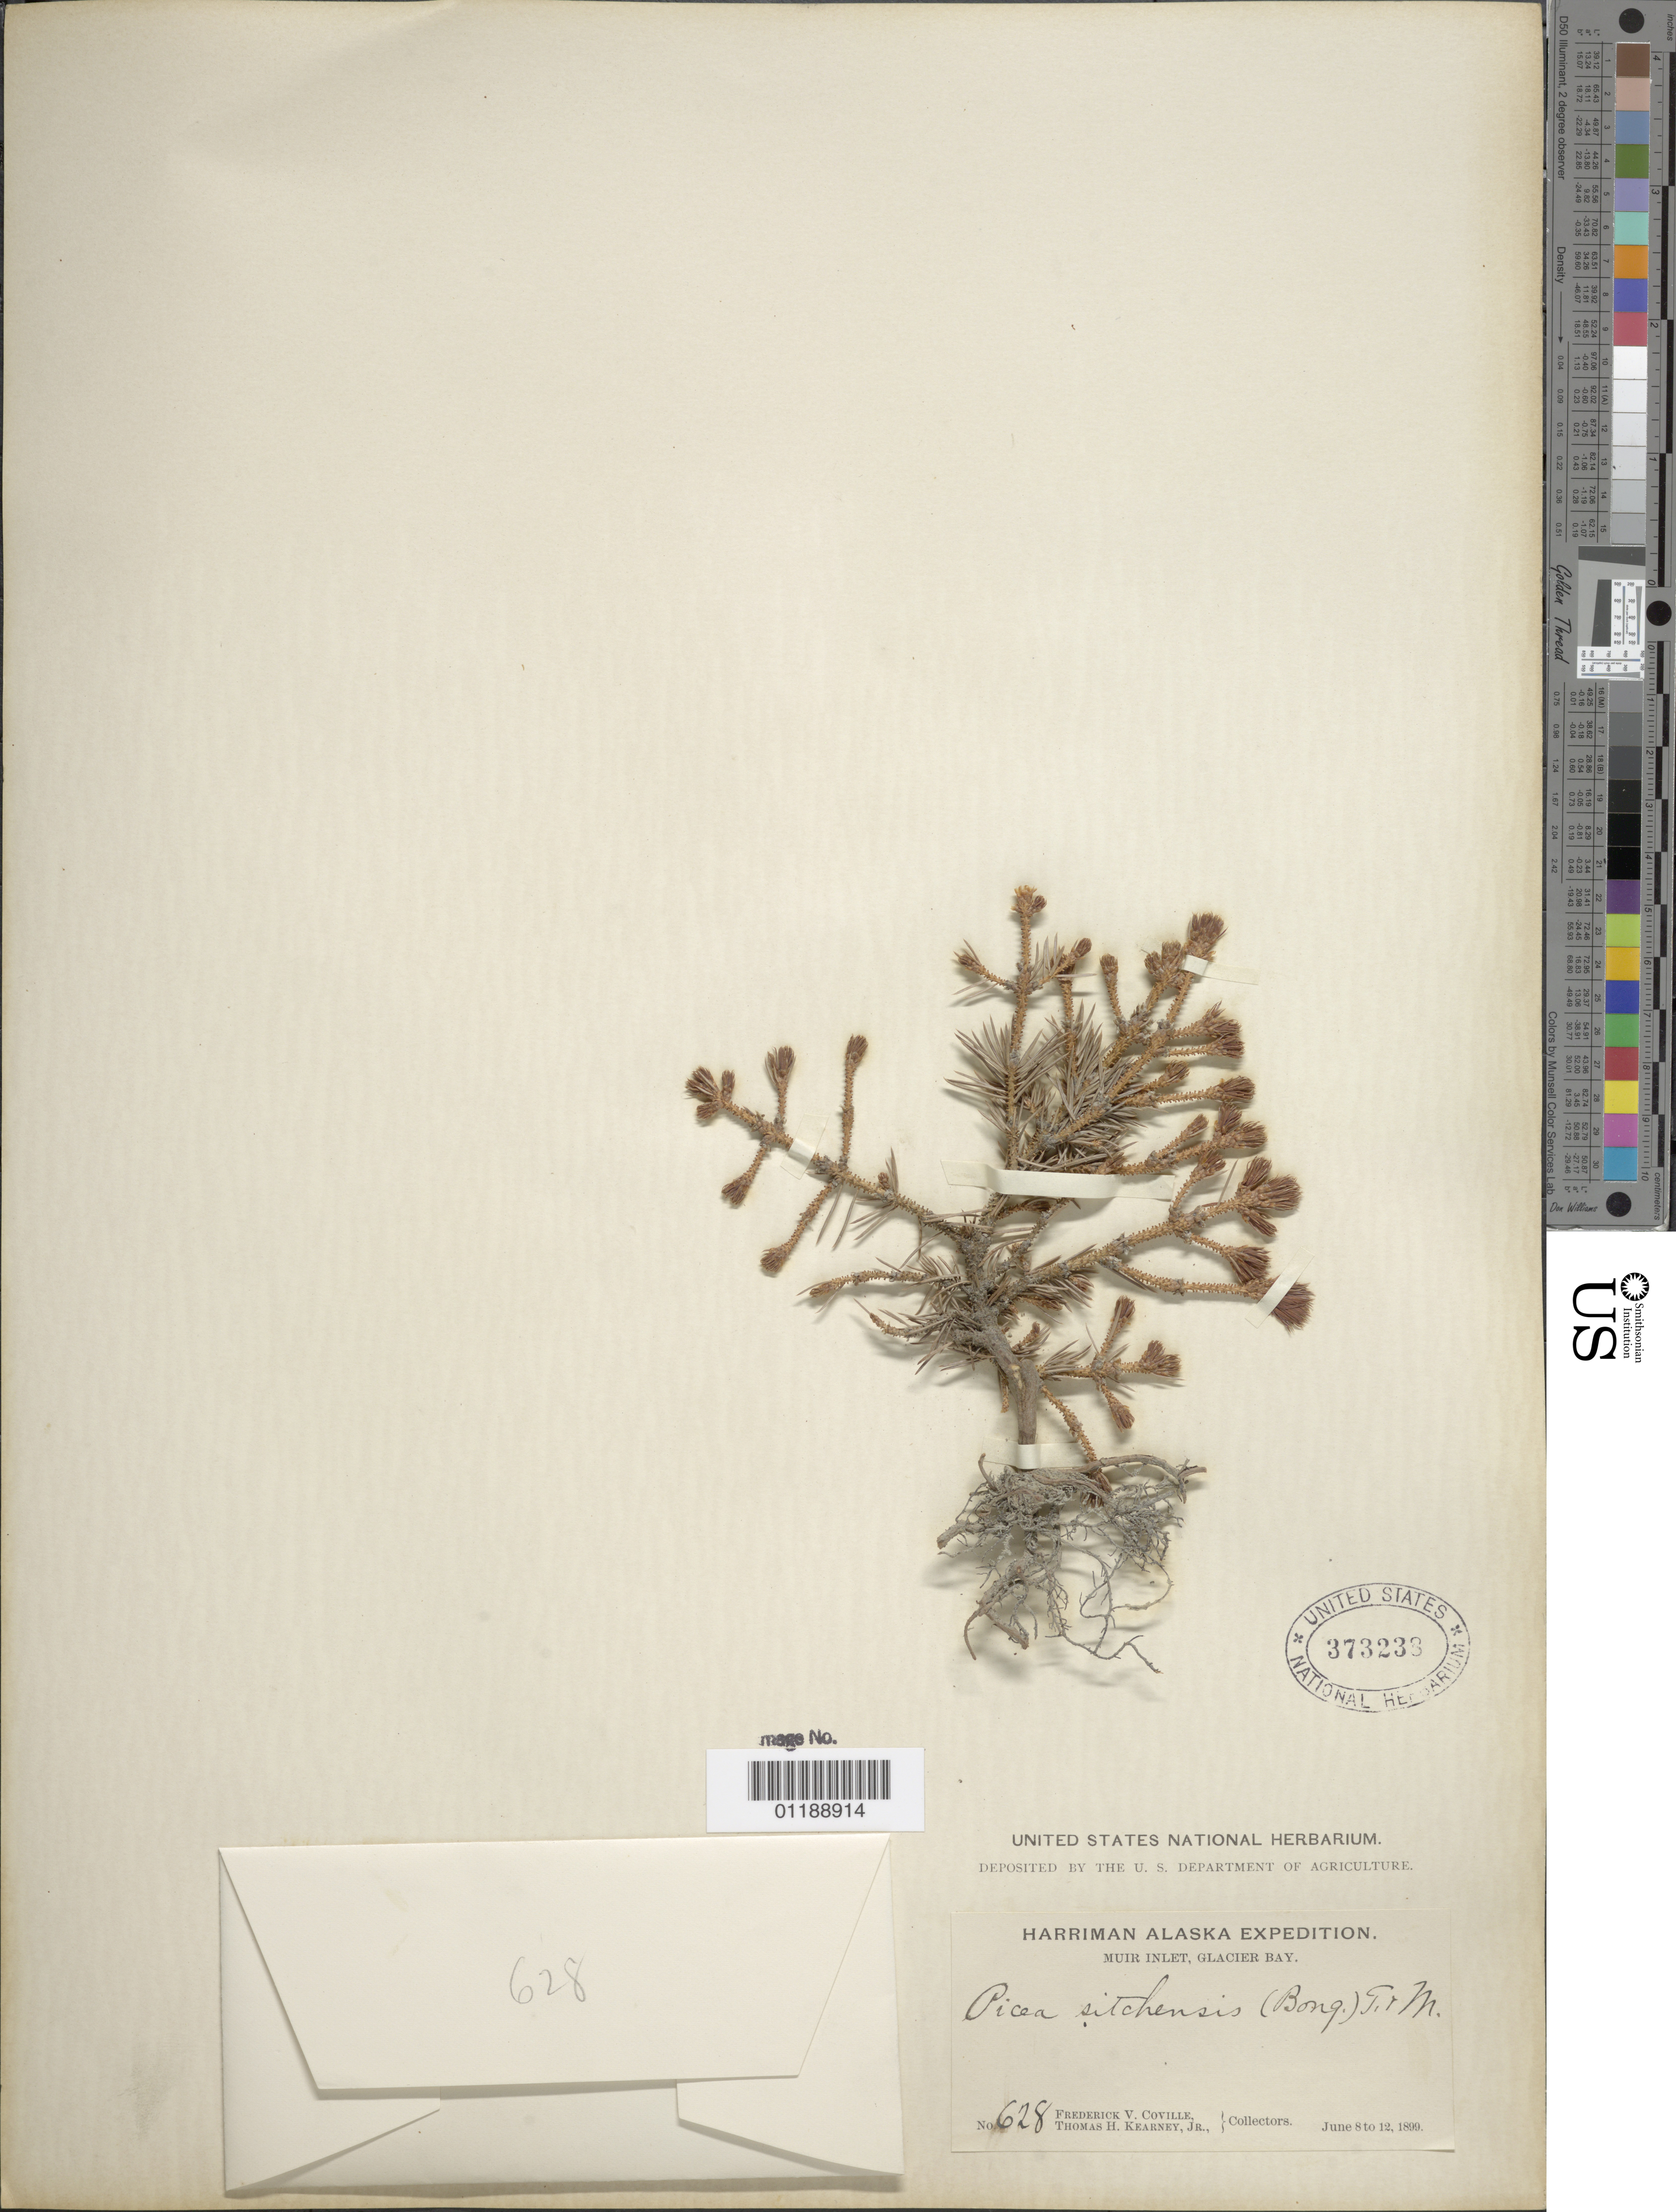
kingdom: Plantae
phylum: Tracheophyta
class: Pinopsida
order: Pinales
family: Pinaceae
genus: Picea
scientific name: Picea sitchensis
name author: (Bong.) Carrière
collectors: F. V. Coville & T. H. Kearney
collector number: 628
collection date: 1899-06-08/1899-06-12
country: United States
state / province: Alaska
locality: Muir Inlet, Glacier Bay.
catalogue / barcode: US 373238